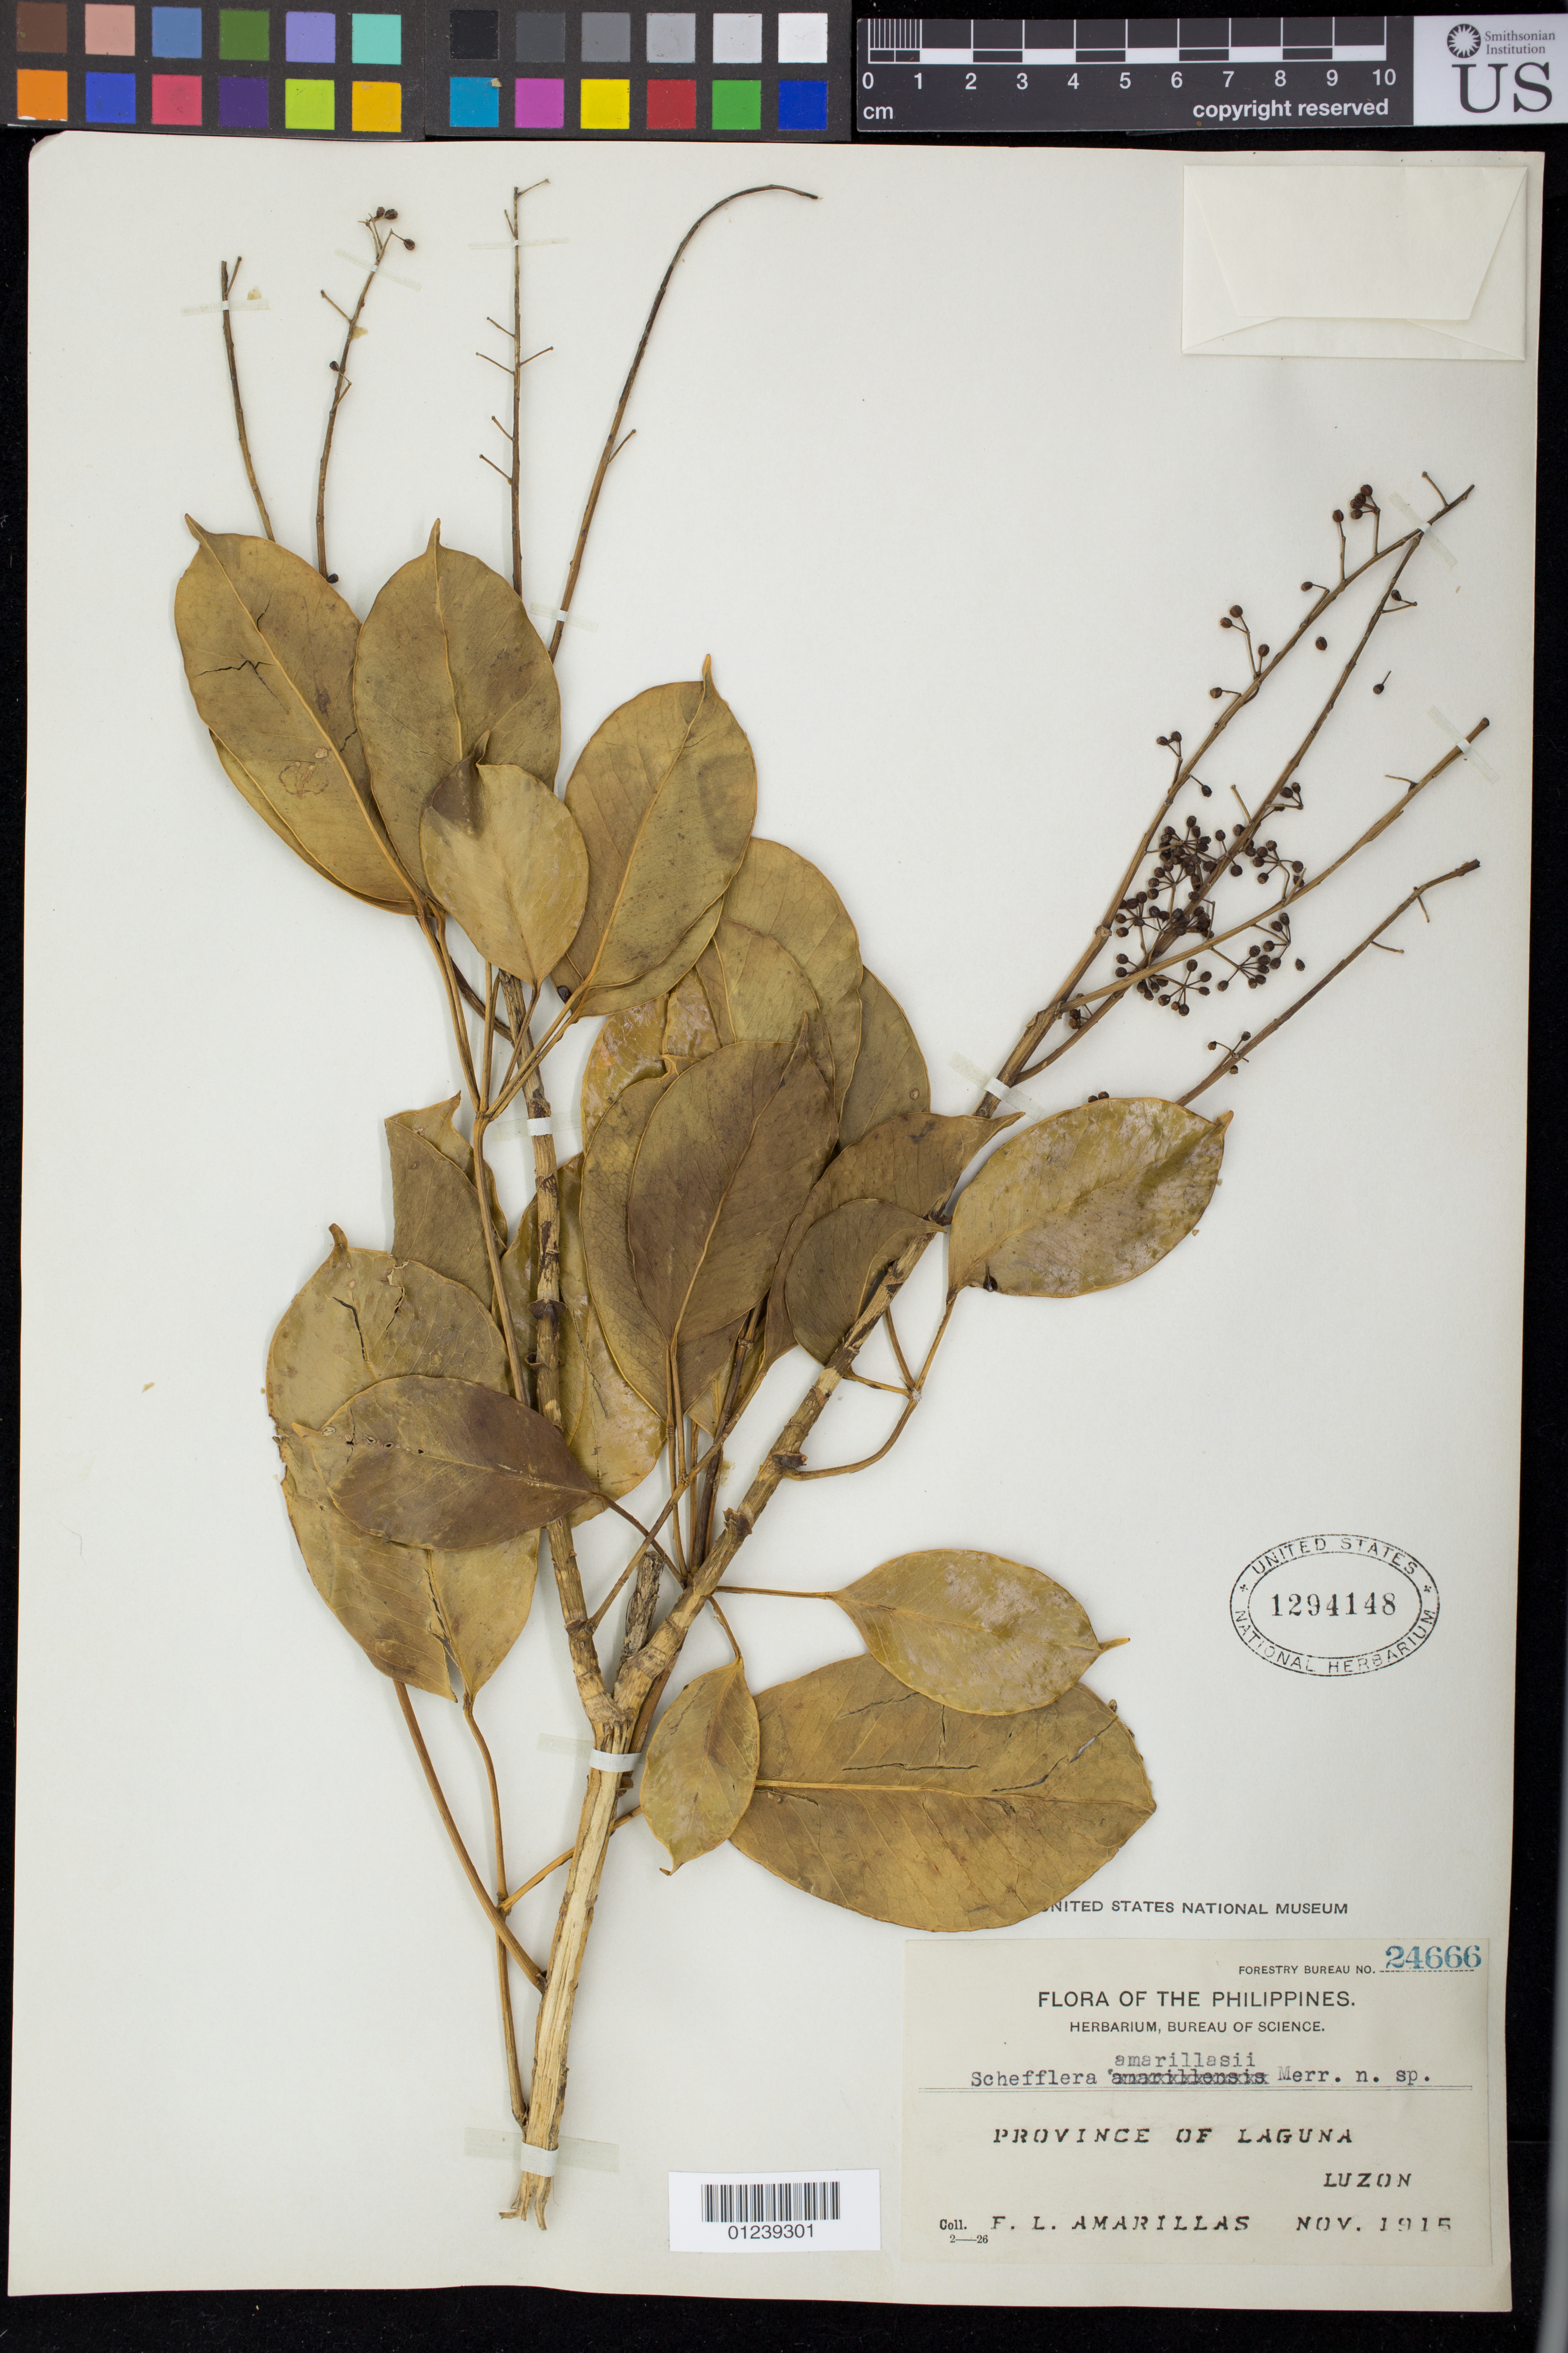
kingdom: Plantae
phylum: Tracheophyta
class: Magnoliopsida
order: Apiales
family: Araliaceae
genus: Schefflera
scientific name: Schefflera amarillasii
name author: Merr.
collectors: F. Amarillas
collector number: Bur. Sci. 24666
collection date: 1915-11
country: Philippines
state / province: Calabarzon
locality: Province of Laguna, Luzon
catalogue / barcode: US 1294148